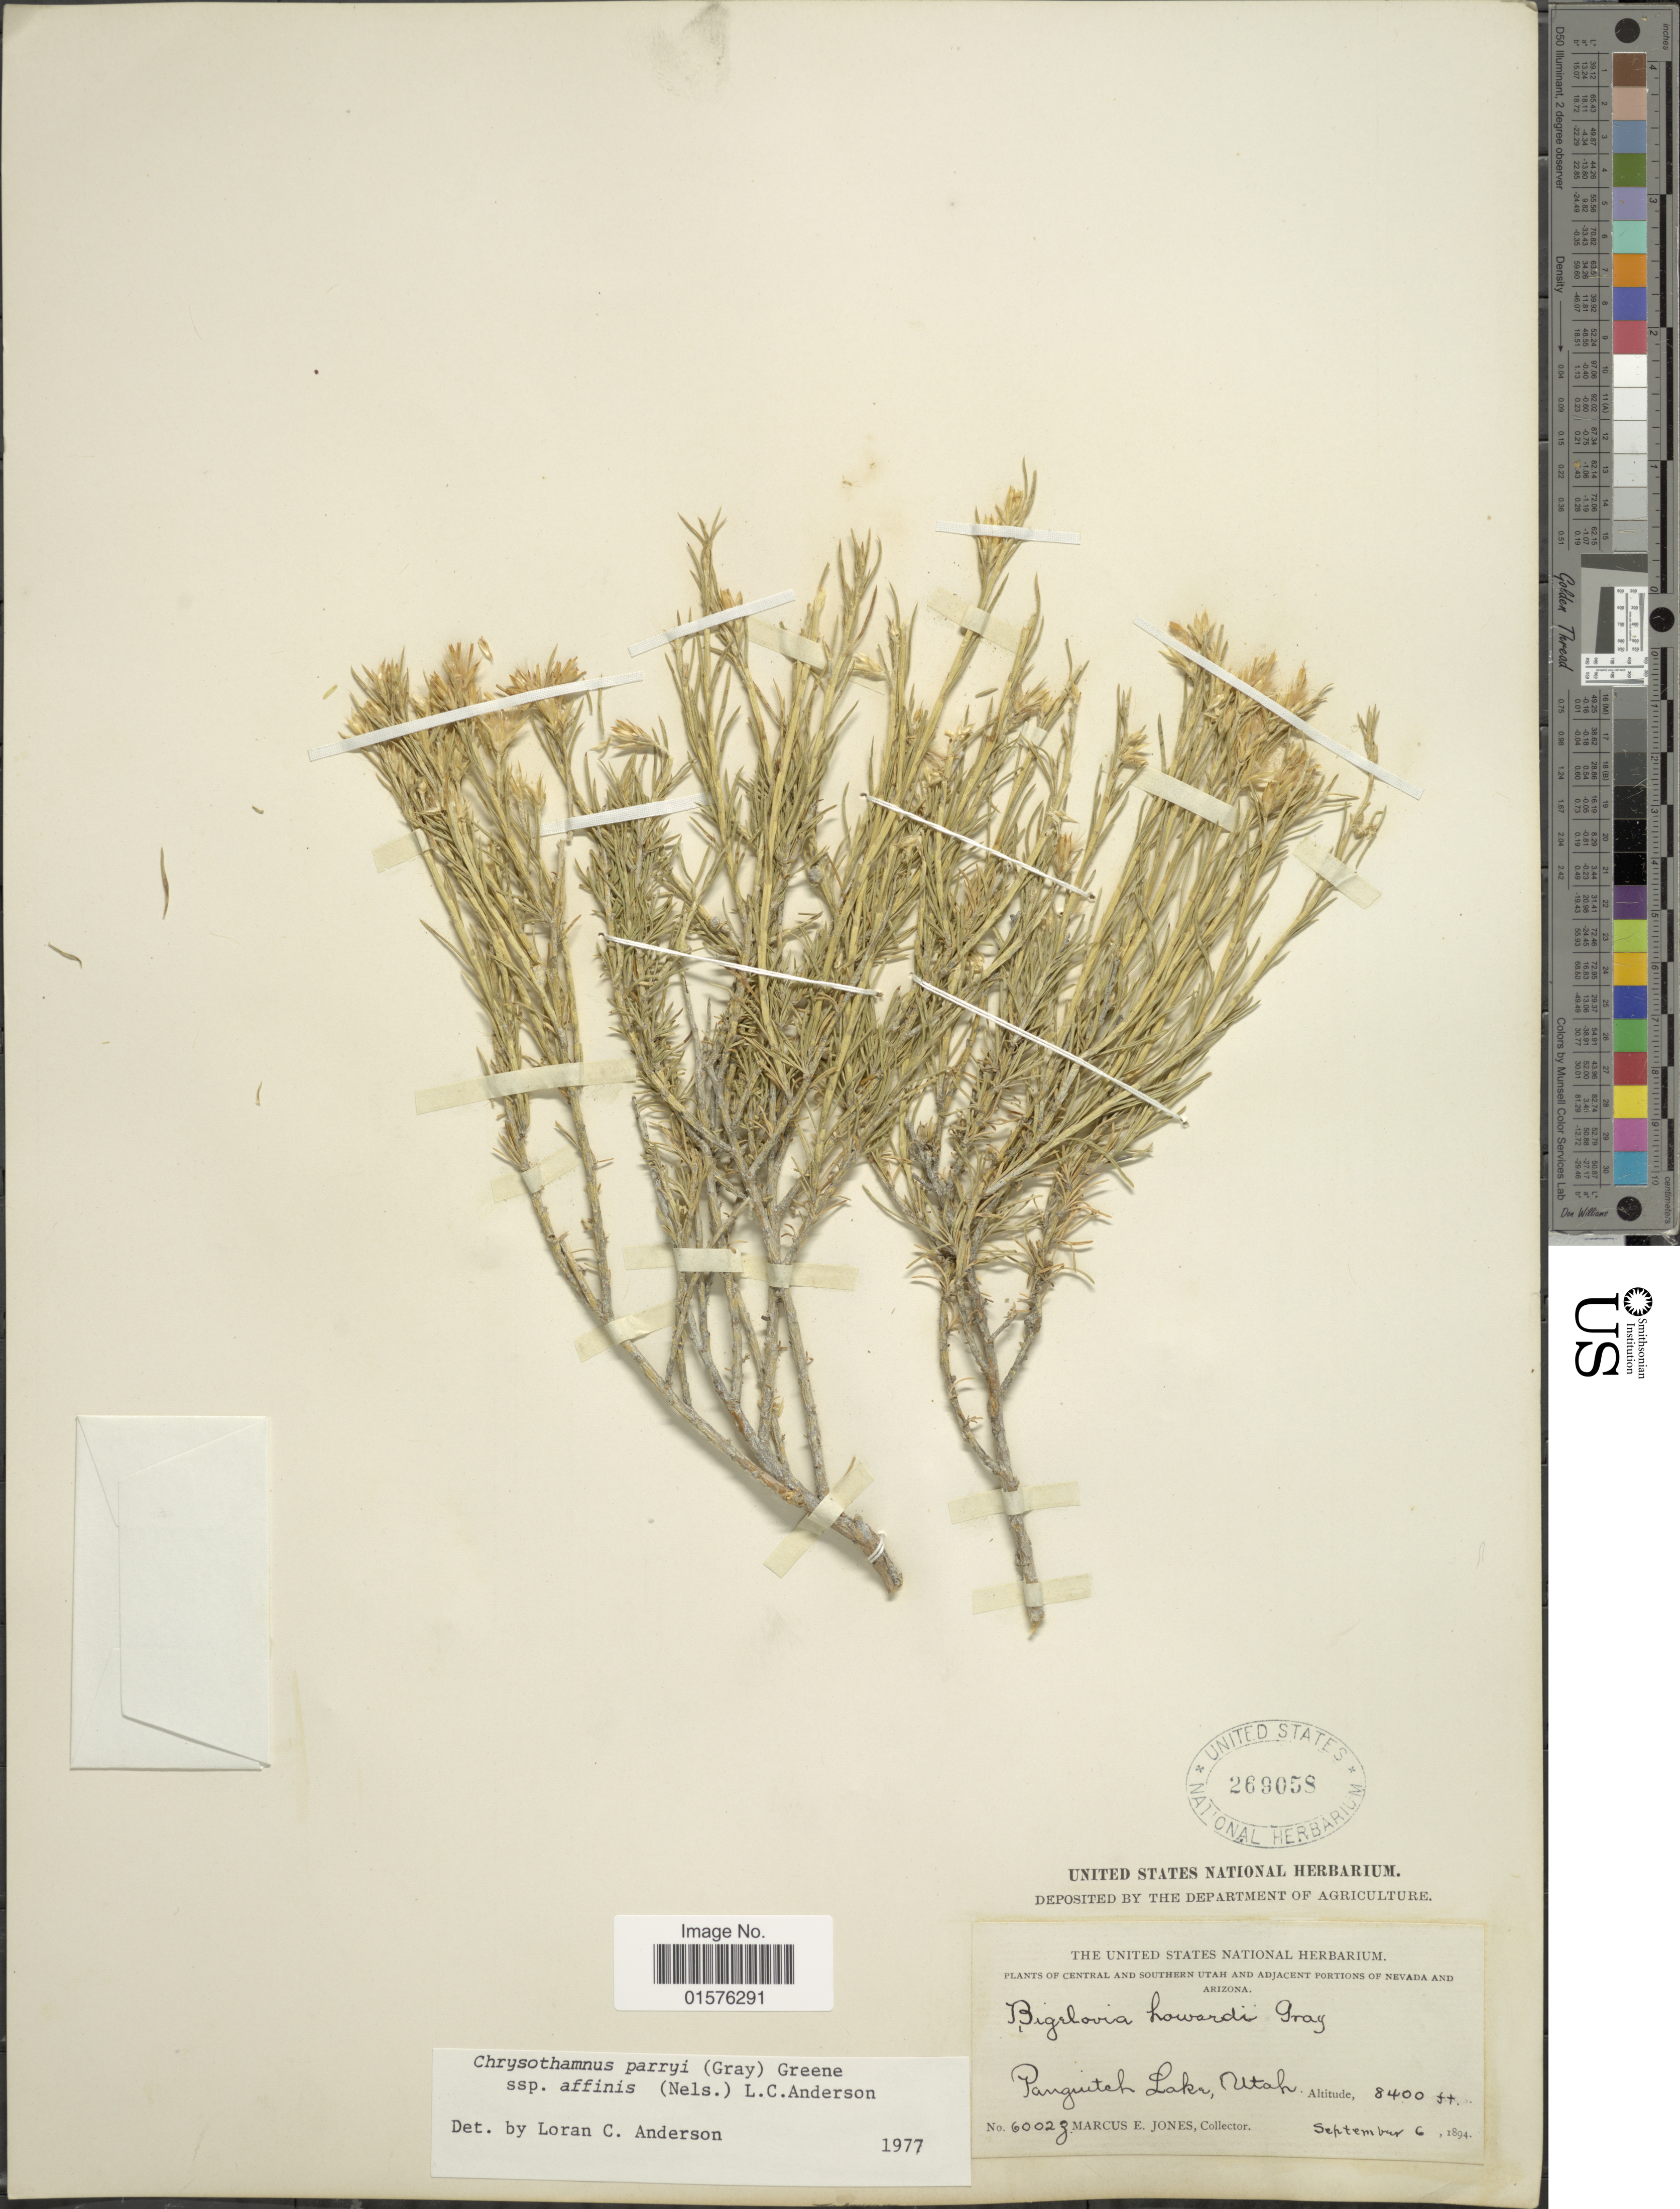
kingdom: Plantae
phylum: Tracheophyta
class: Magnoliopsida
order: Asterales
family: Asteraceae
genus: Ericameria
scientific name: Ericameria parryi var. affinis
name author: (A. Nelson) G.L. Nesom & G.I. Baird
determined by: Urbatsch, Lowell E., Curator (LSU), Louisiana State University (UNITED STATES)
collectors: M. E. Jones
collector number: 60025*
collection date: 1894-09-06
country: United States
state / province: Utah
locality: Central and Southern Utah, Panguicth Lake.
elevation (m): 2560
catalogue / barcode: US 269058